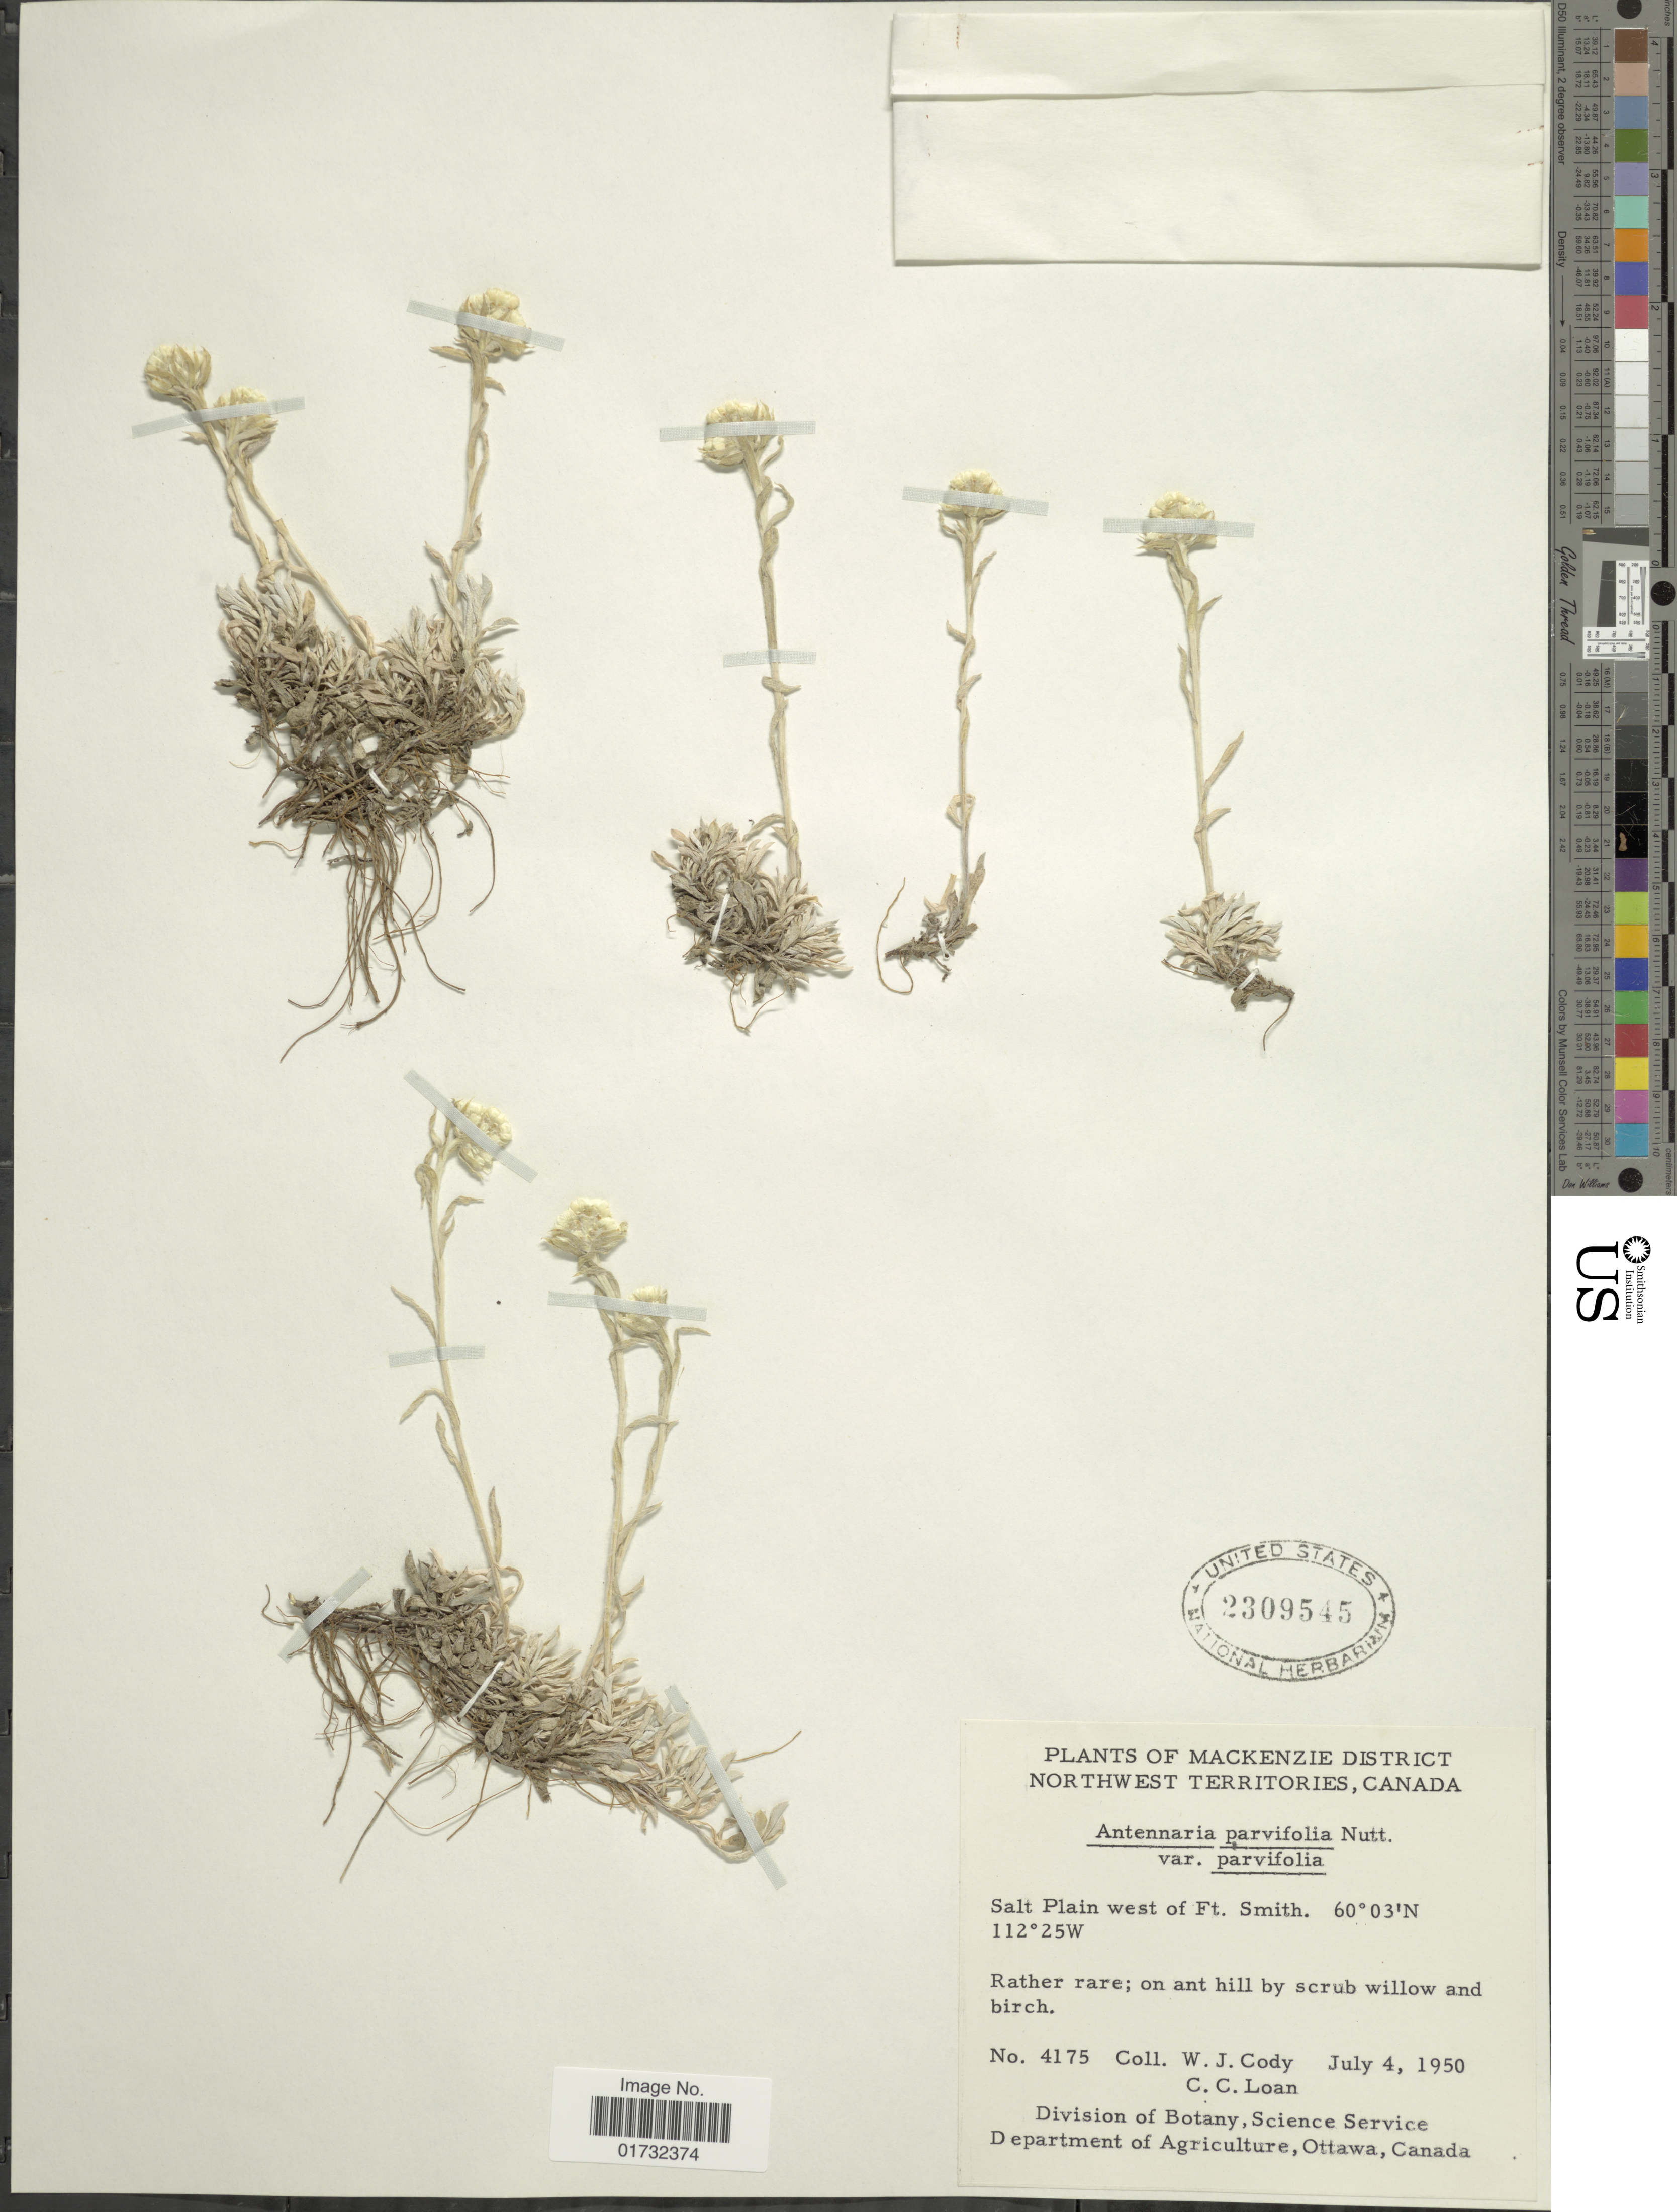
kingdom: Plantae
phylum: Tracheophyta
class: Magnoliopsida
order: Asterales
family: Asteraceae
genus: Antennaria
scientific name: Antennaria parvifolia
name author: Nutt.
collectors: W. Cody & C. Loan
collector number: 4175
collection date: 1950-07-04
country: Canada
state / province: Northwest Territories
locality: Mackenzie District. Salt Plain west of Ft. Smith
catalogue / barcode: US 2309545